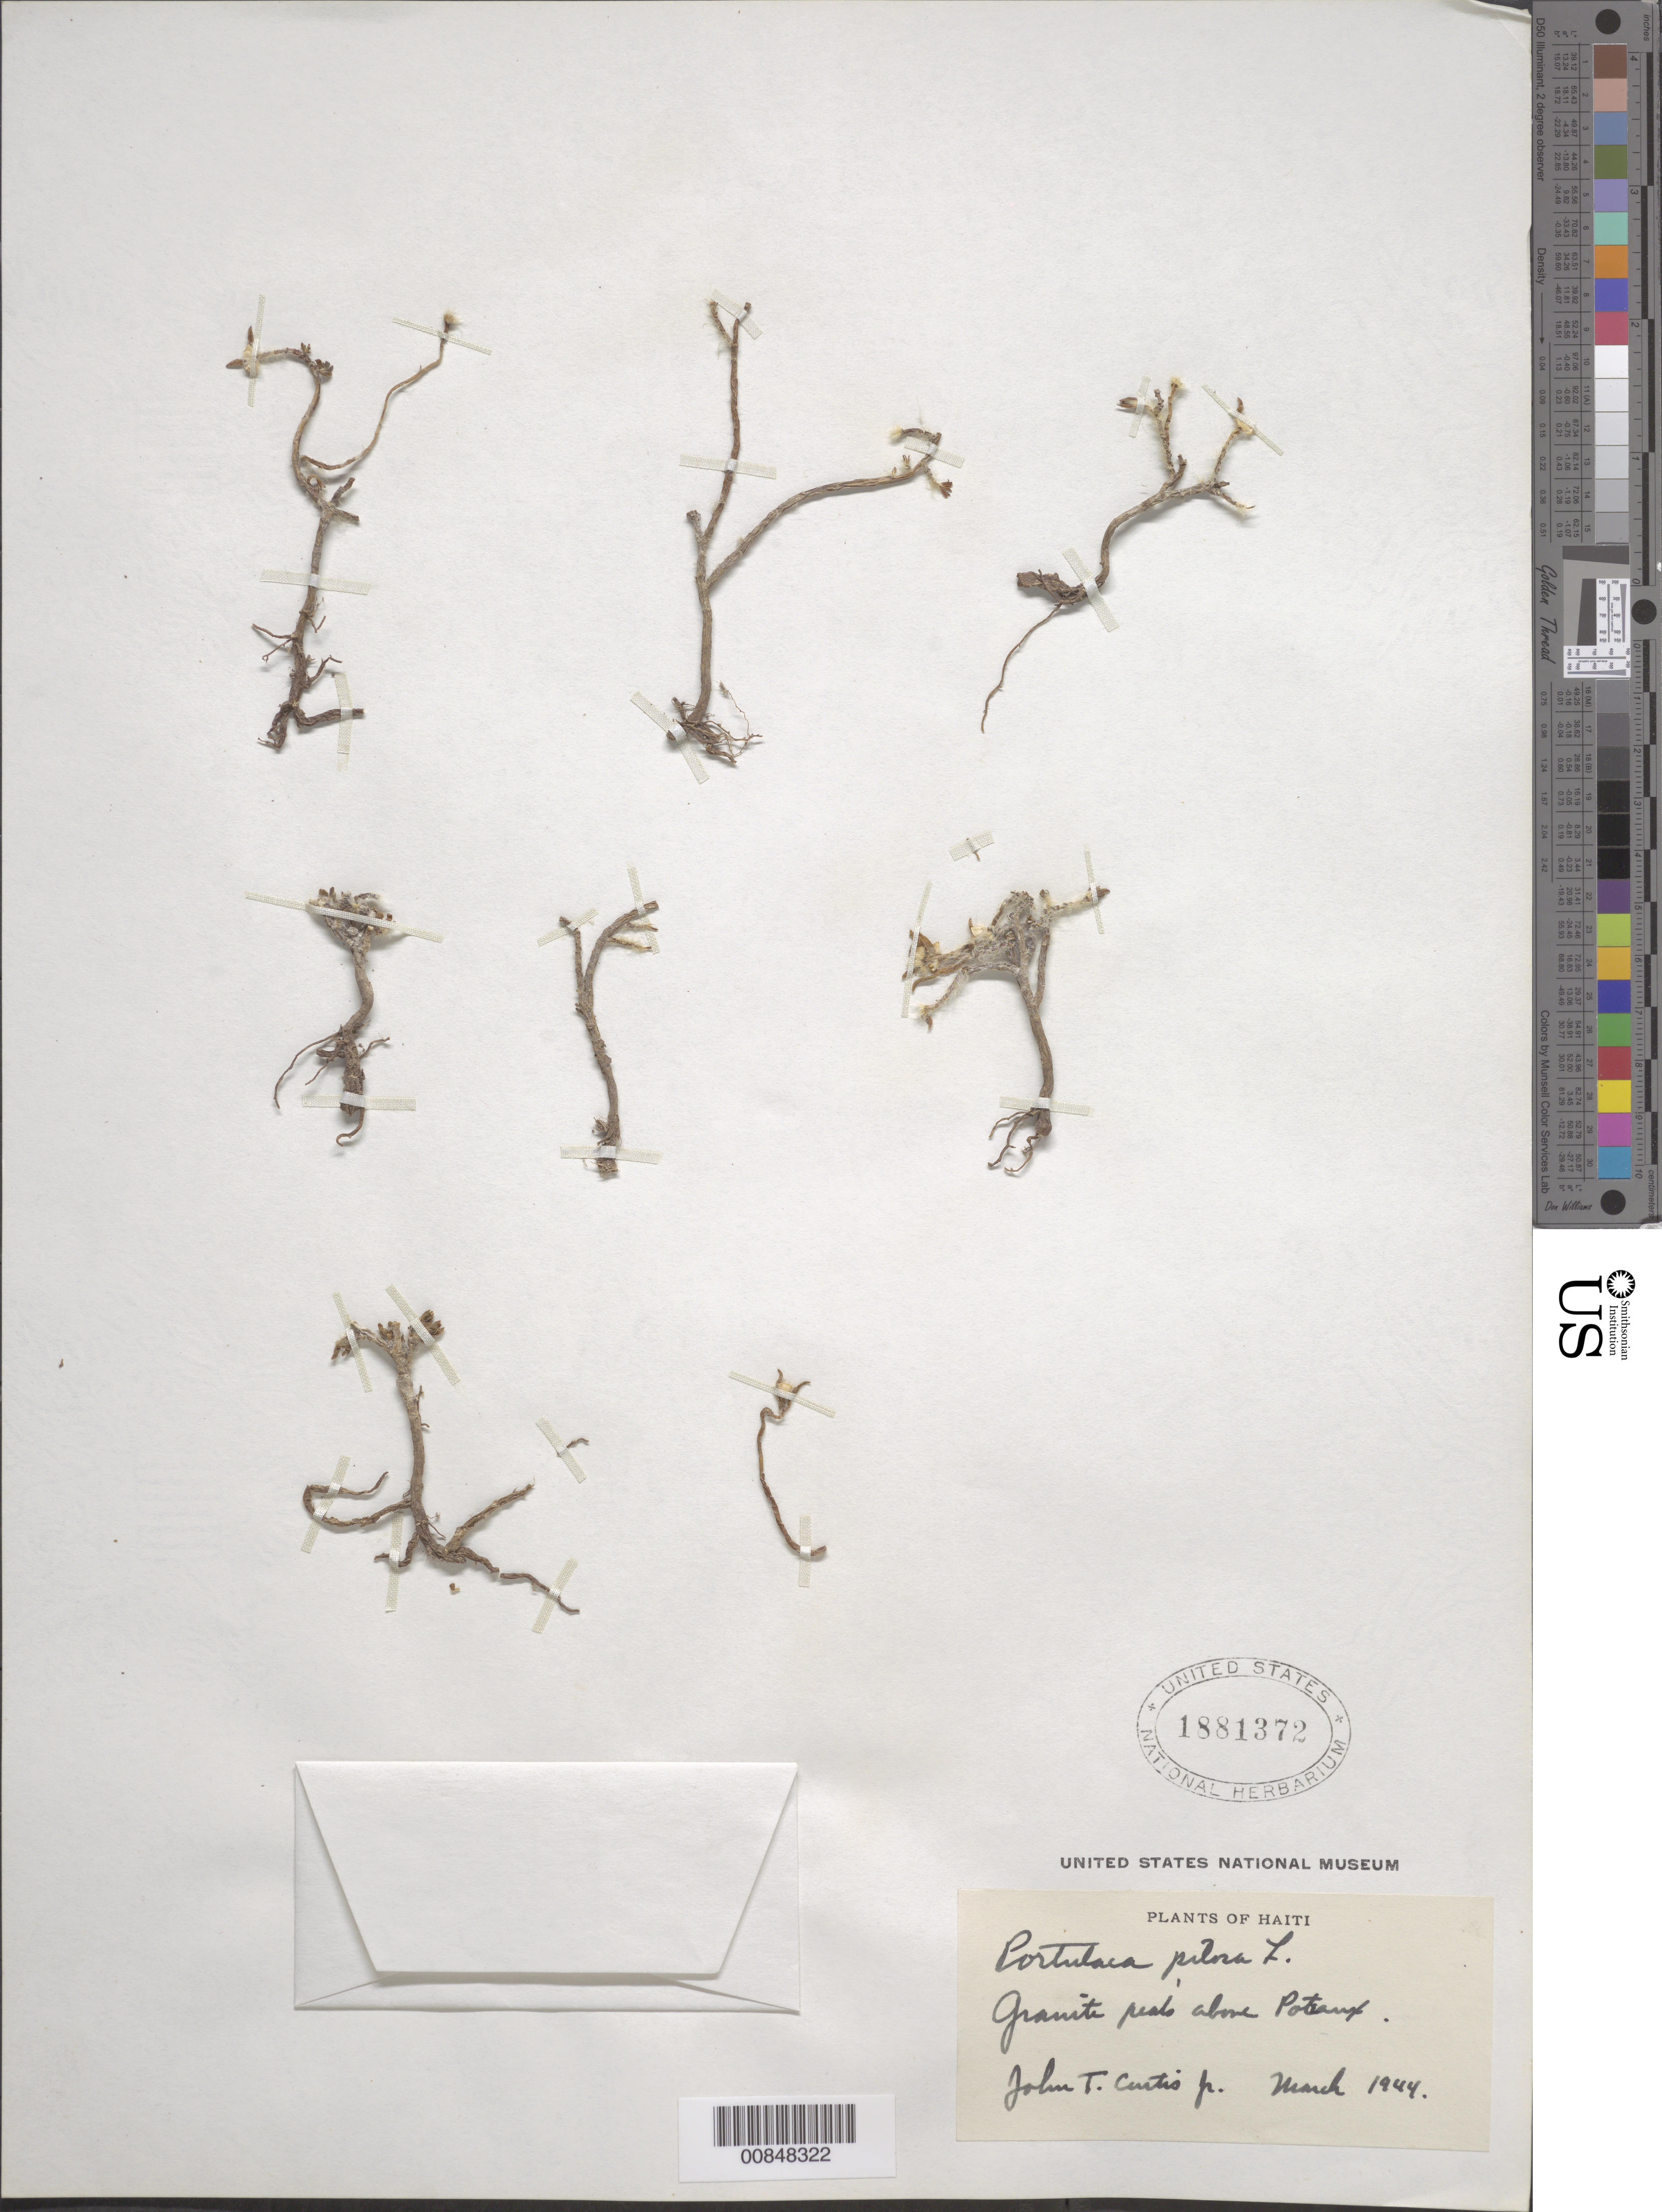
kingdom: Plantae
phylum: Tracheophyta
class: Magnoliopsida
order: Caryophyllales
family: Portulacaceae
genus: Portulaca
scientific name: Portulaca pilosa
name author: L.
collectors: J. Curtis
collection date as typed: Mar 1944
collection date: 1944-03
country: Haiti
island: Hispaniola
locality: Granite Peak above Poteaux.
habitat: Granite Peak.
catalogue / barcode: US 1881372